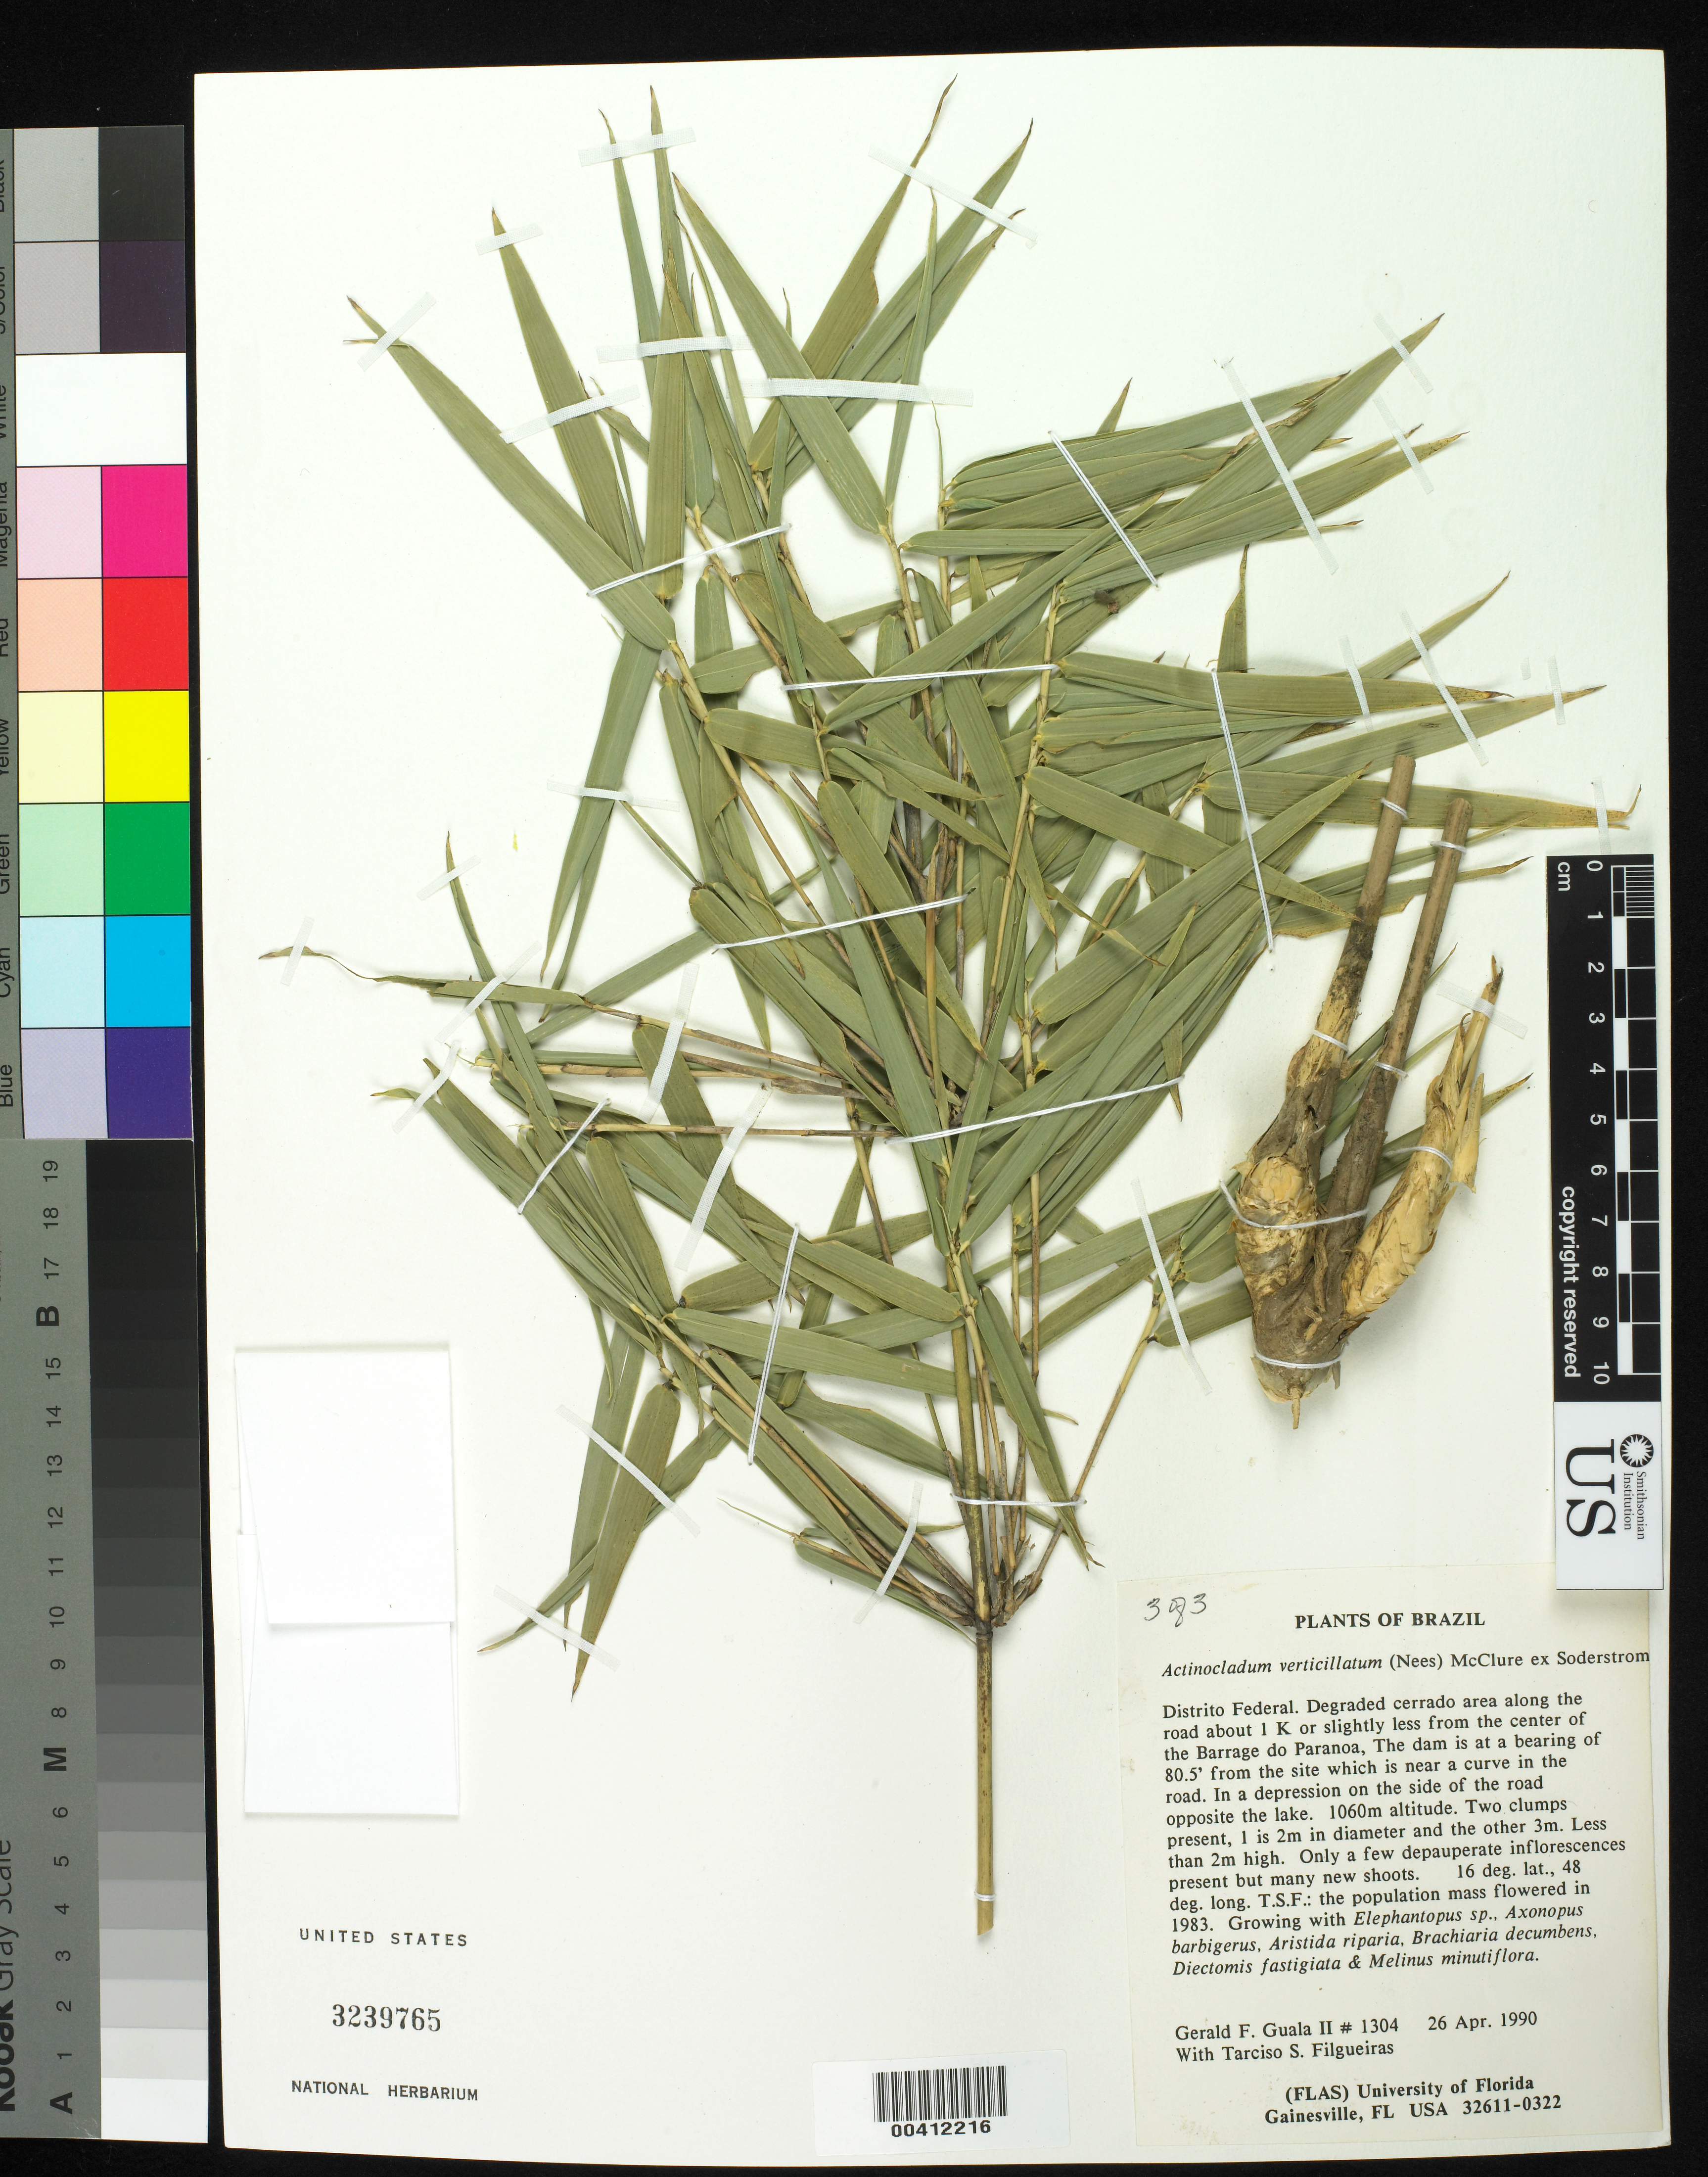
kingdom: Plantae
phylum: Tracheophyta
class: Liliopsida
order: Poales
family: Poaceae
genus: Actinocladum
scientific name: Actinocladum verticillatum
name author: (Nees) McClure ex Soderstr.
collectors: G. Guala & T. S. Filgueiras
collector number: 1304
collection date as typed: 26 Apr 1990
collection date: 1990-04-26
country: Brazil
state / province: Distrito Federal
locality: Barrage de paranoa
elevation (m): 1060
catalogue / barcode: US 3239765